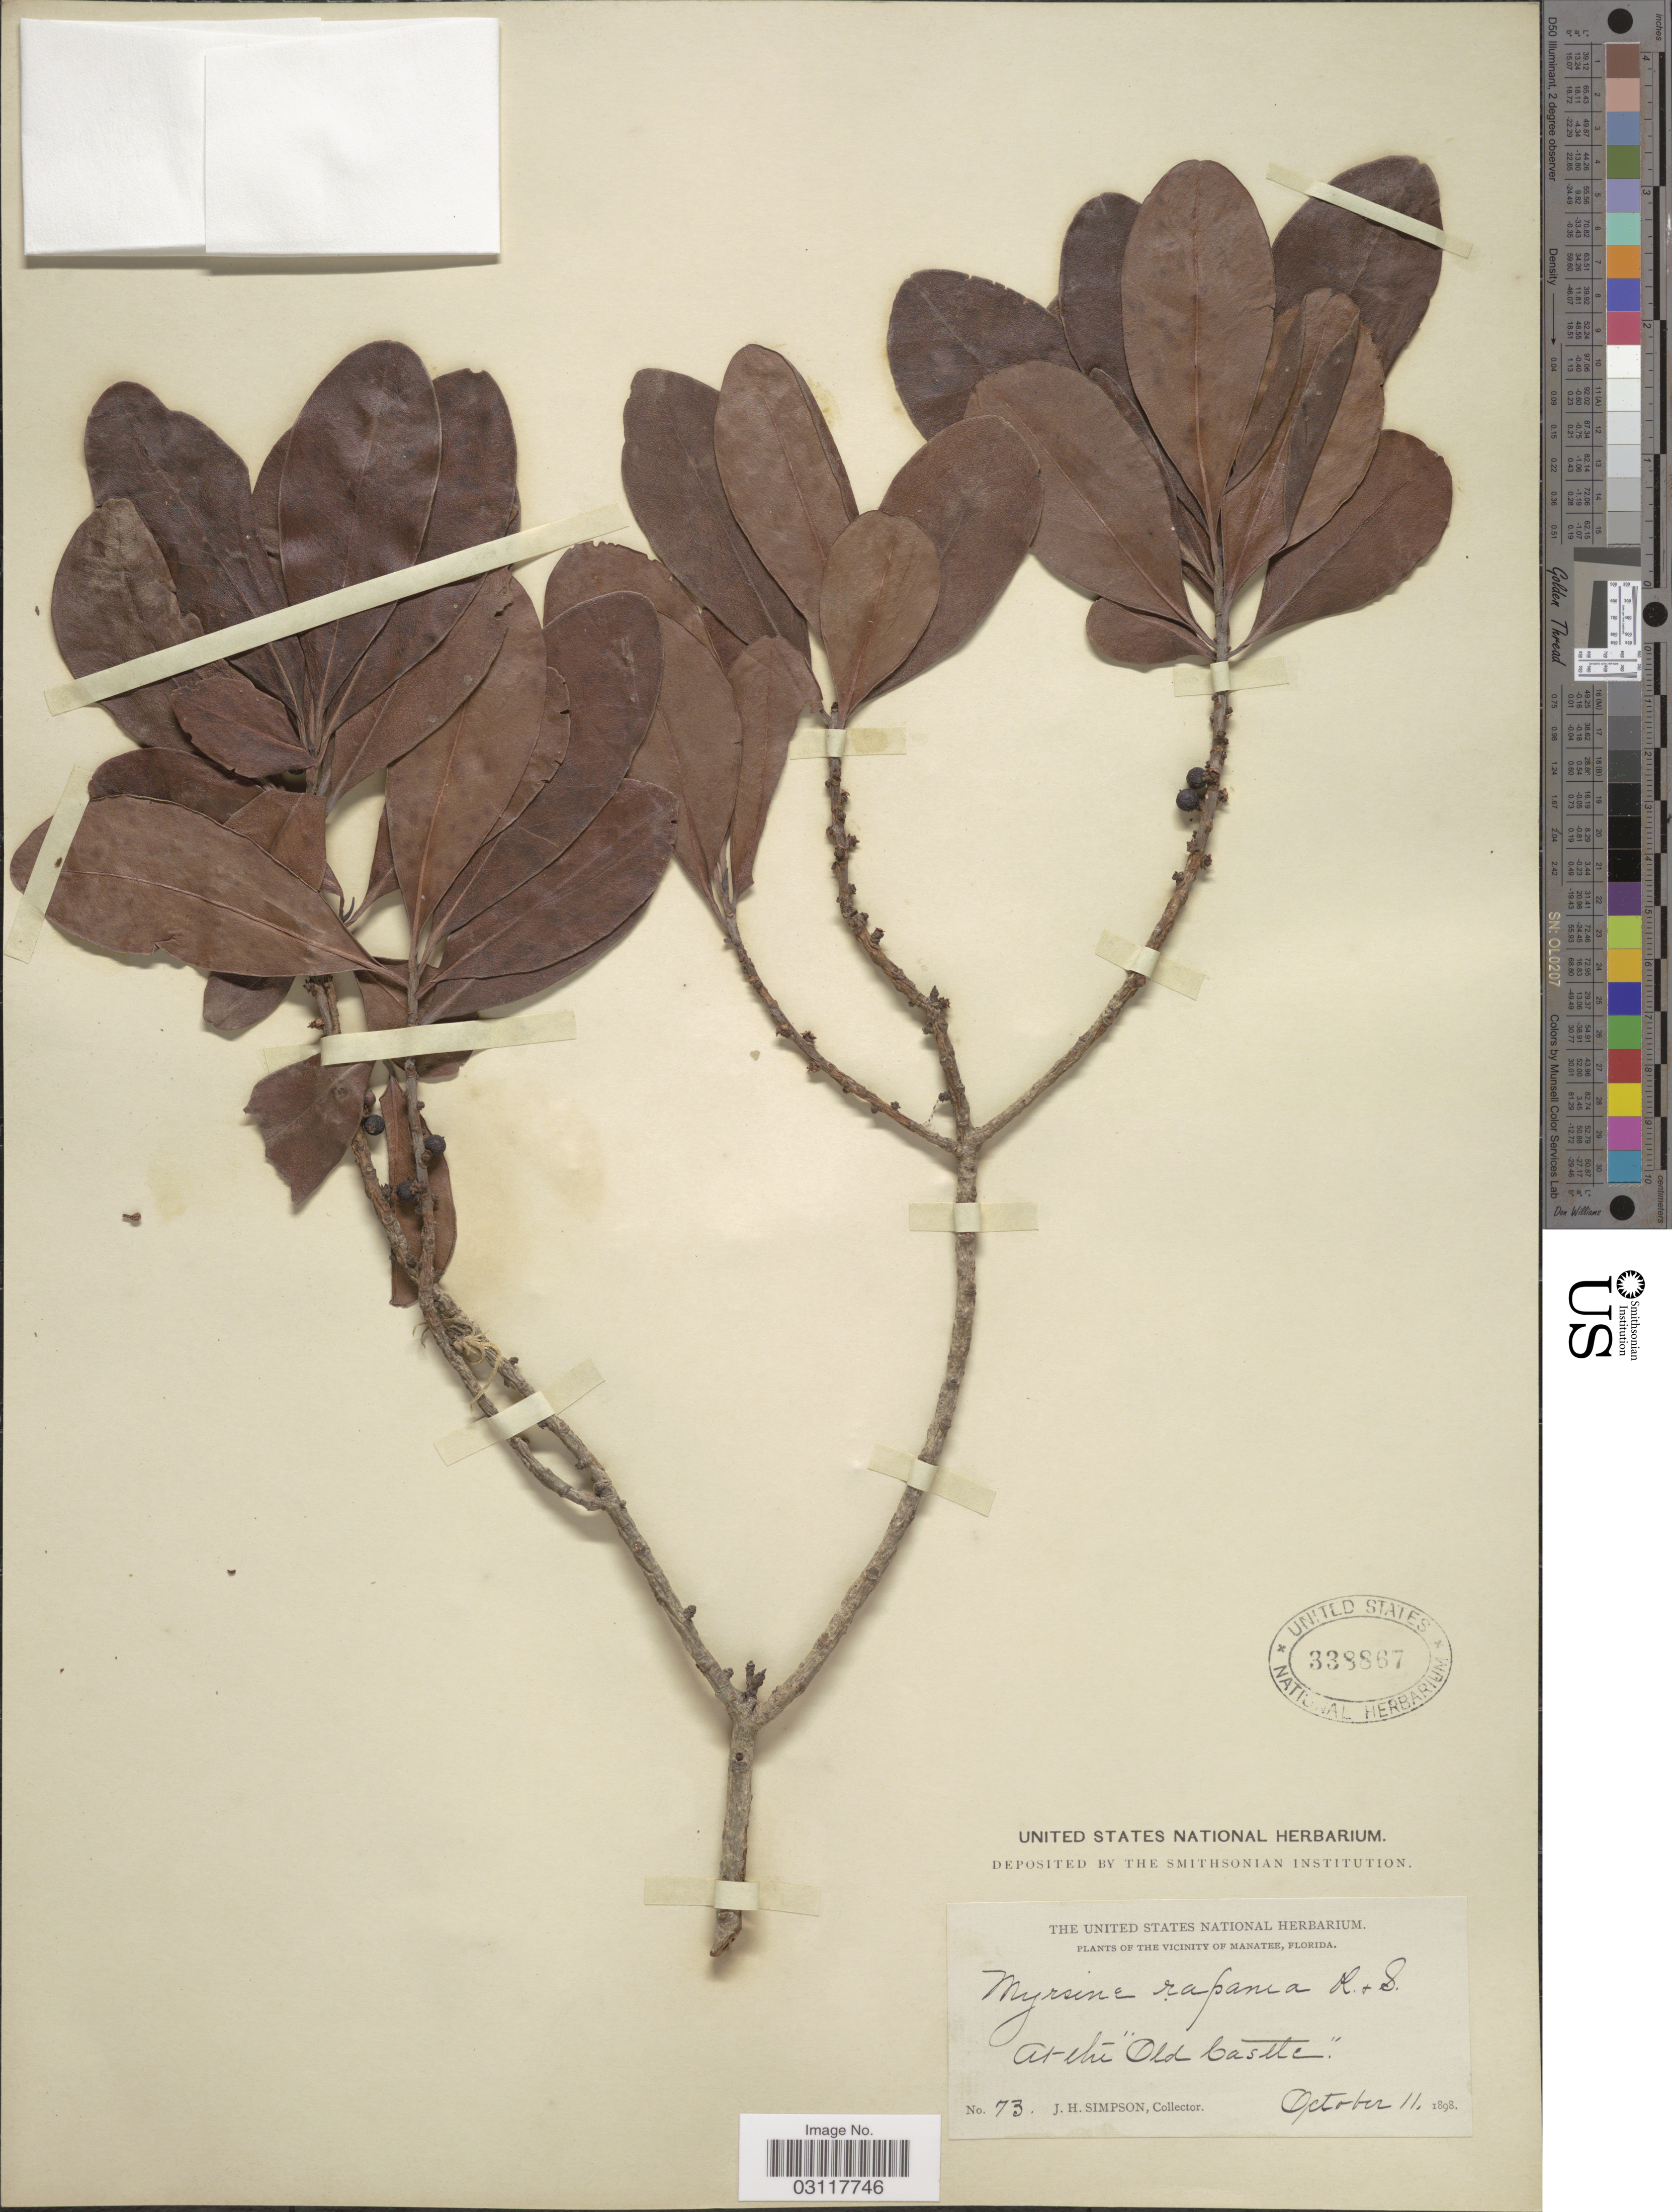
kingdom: Plantae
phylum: Tracheophyta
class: Magnoliopsida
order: Ericales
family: Primulaceae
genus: Rapanea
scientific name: Rapanea guianensis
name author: Aubl.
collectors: J. H. Simpson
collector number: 73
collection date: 1898-10-11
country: United States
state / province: Florida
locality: Vicinity of Manatee. At the "Old Castle".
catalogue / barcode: US 338867